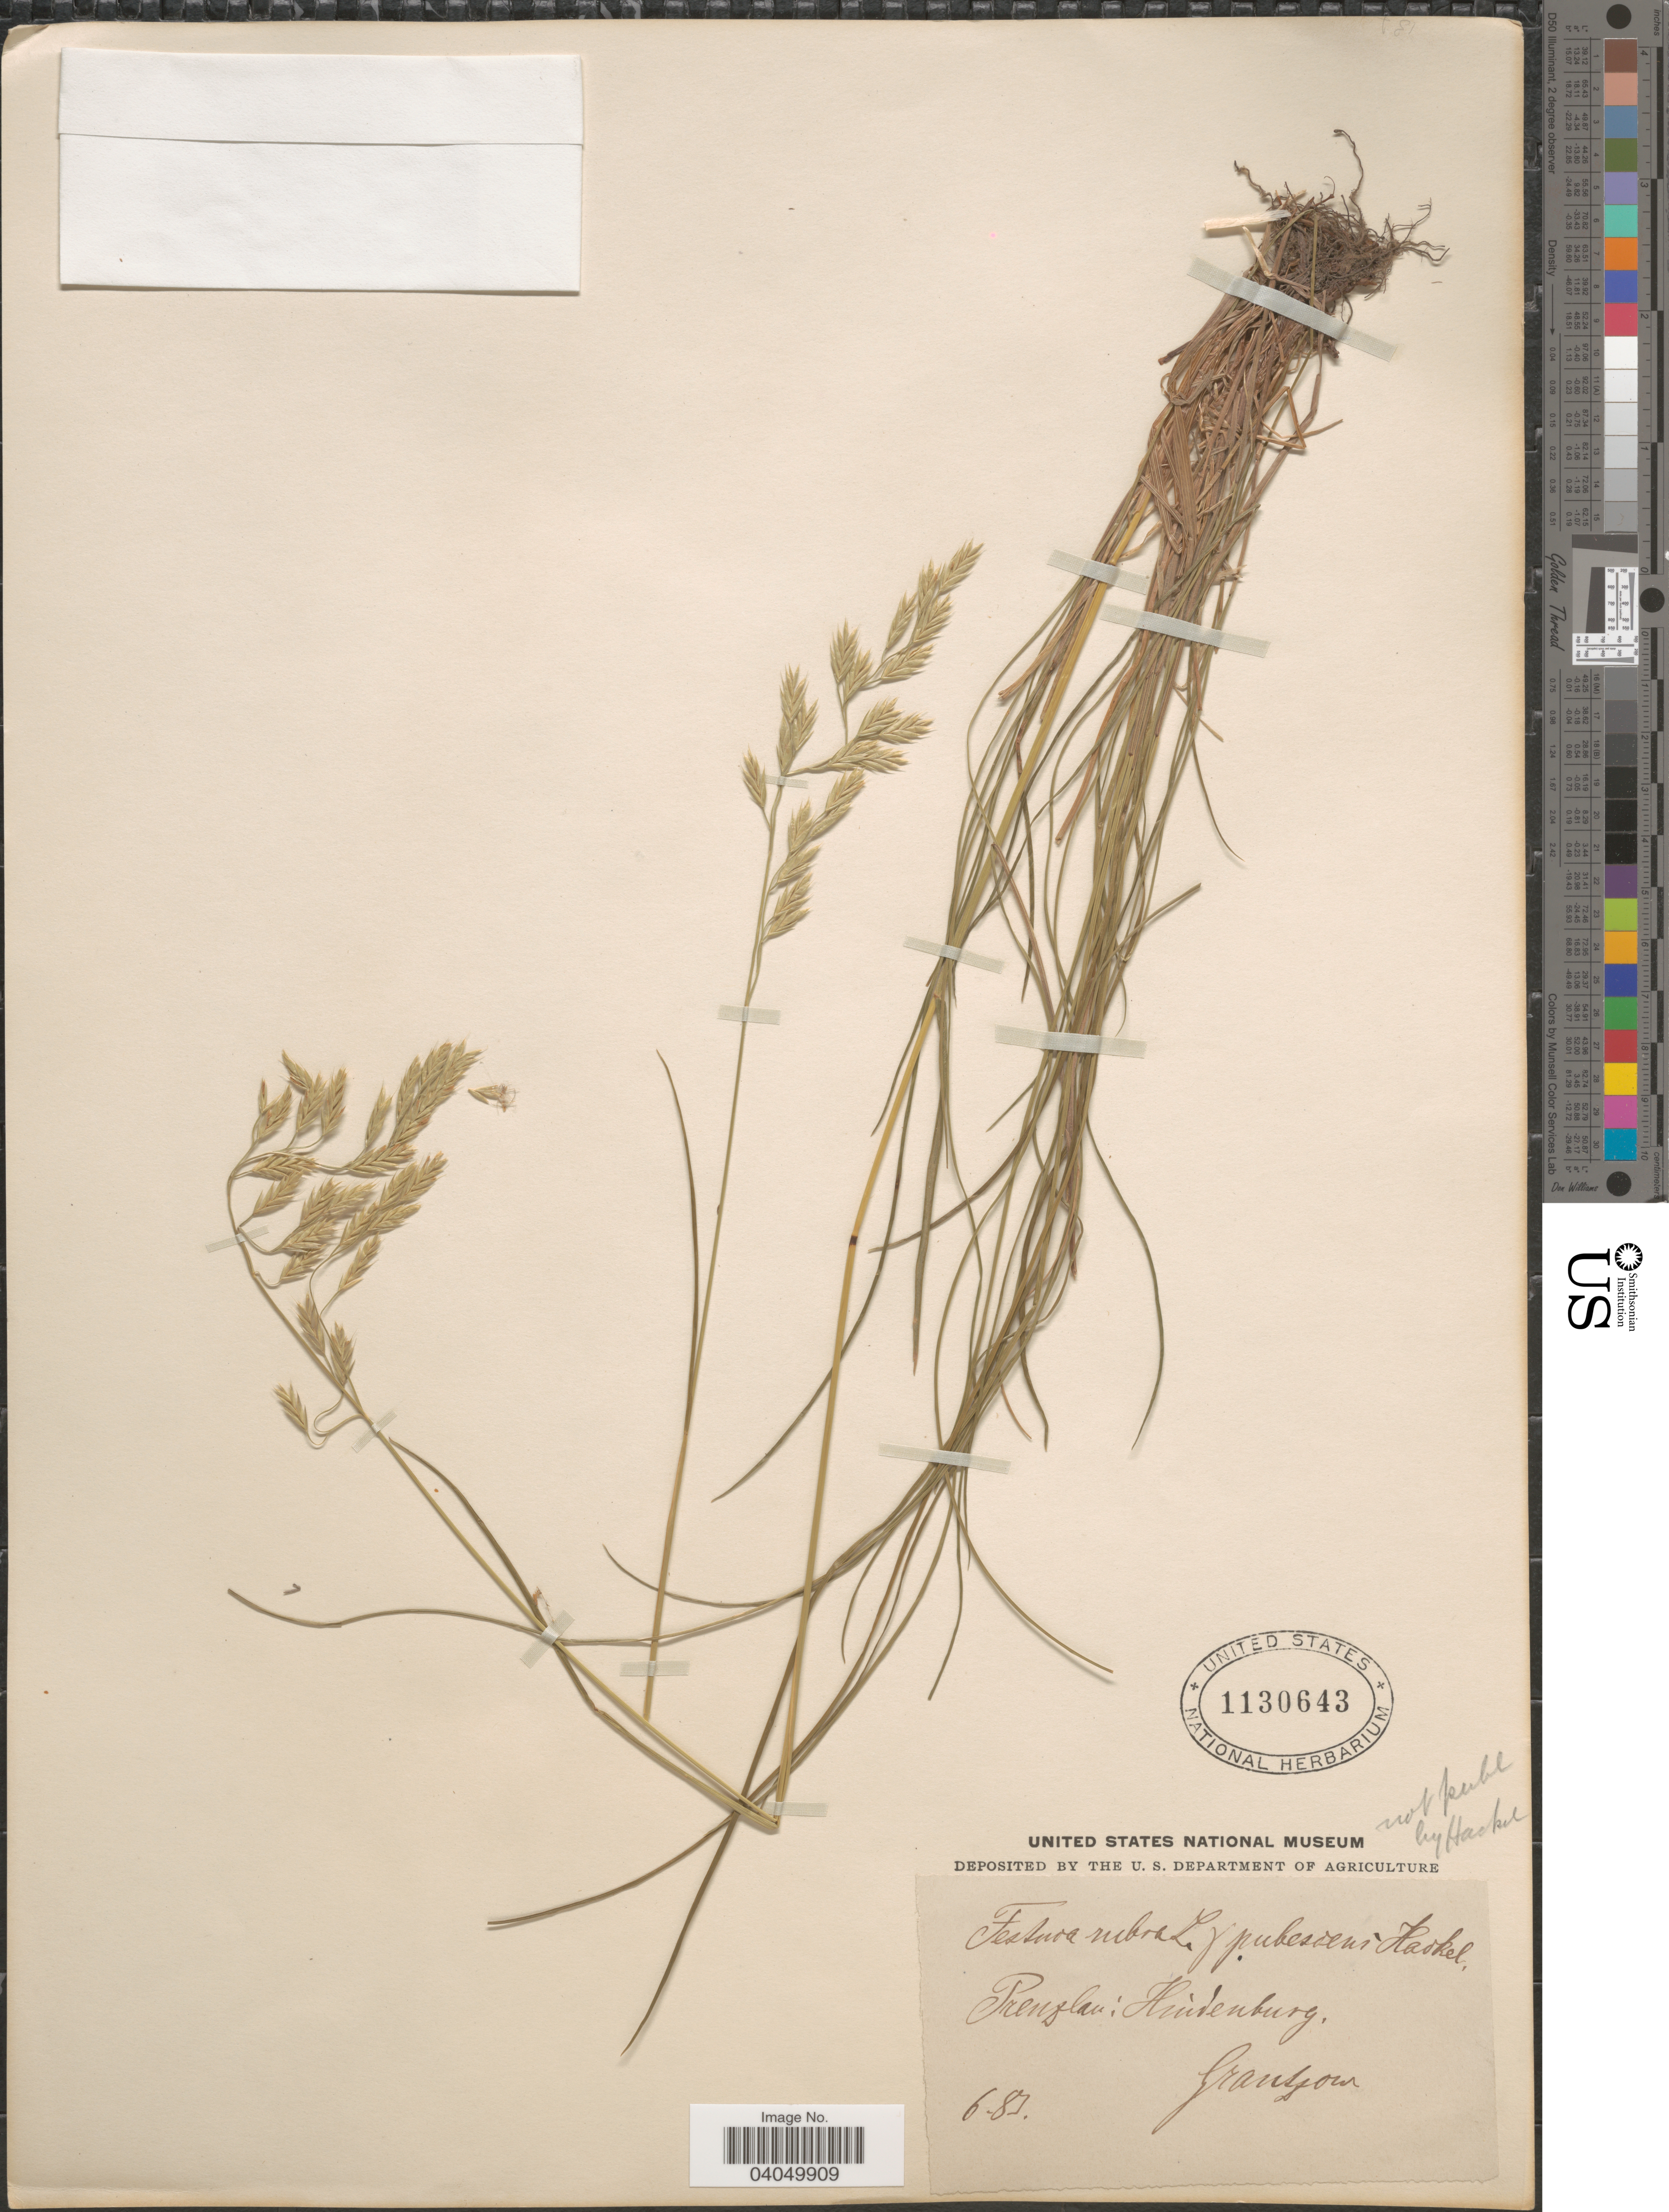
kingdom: Plantae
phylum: Tracheophyta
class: Liliopsida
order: Poales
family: Poaceae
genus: Festuca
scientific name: Festuca rubra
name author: L.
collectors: Grantzow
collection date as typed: Transcribed d/m/y: /6/83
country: Germany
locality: Prenzlau: Hindenburg.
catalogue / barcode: US 1130643